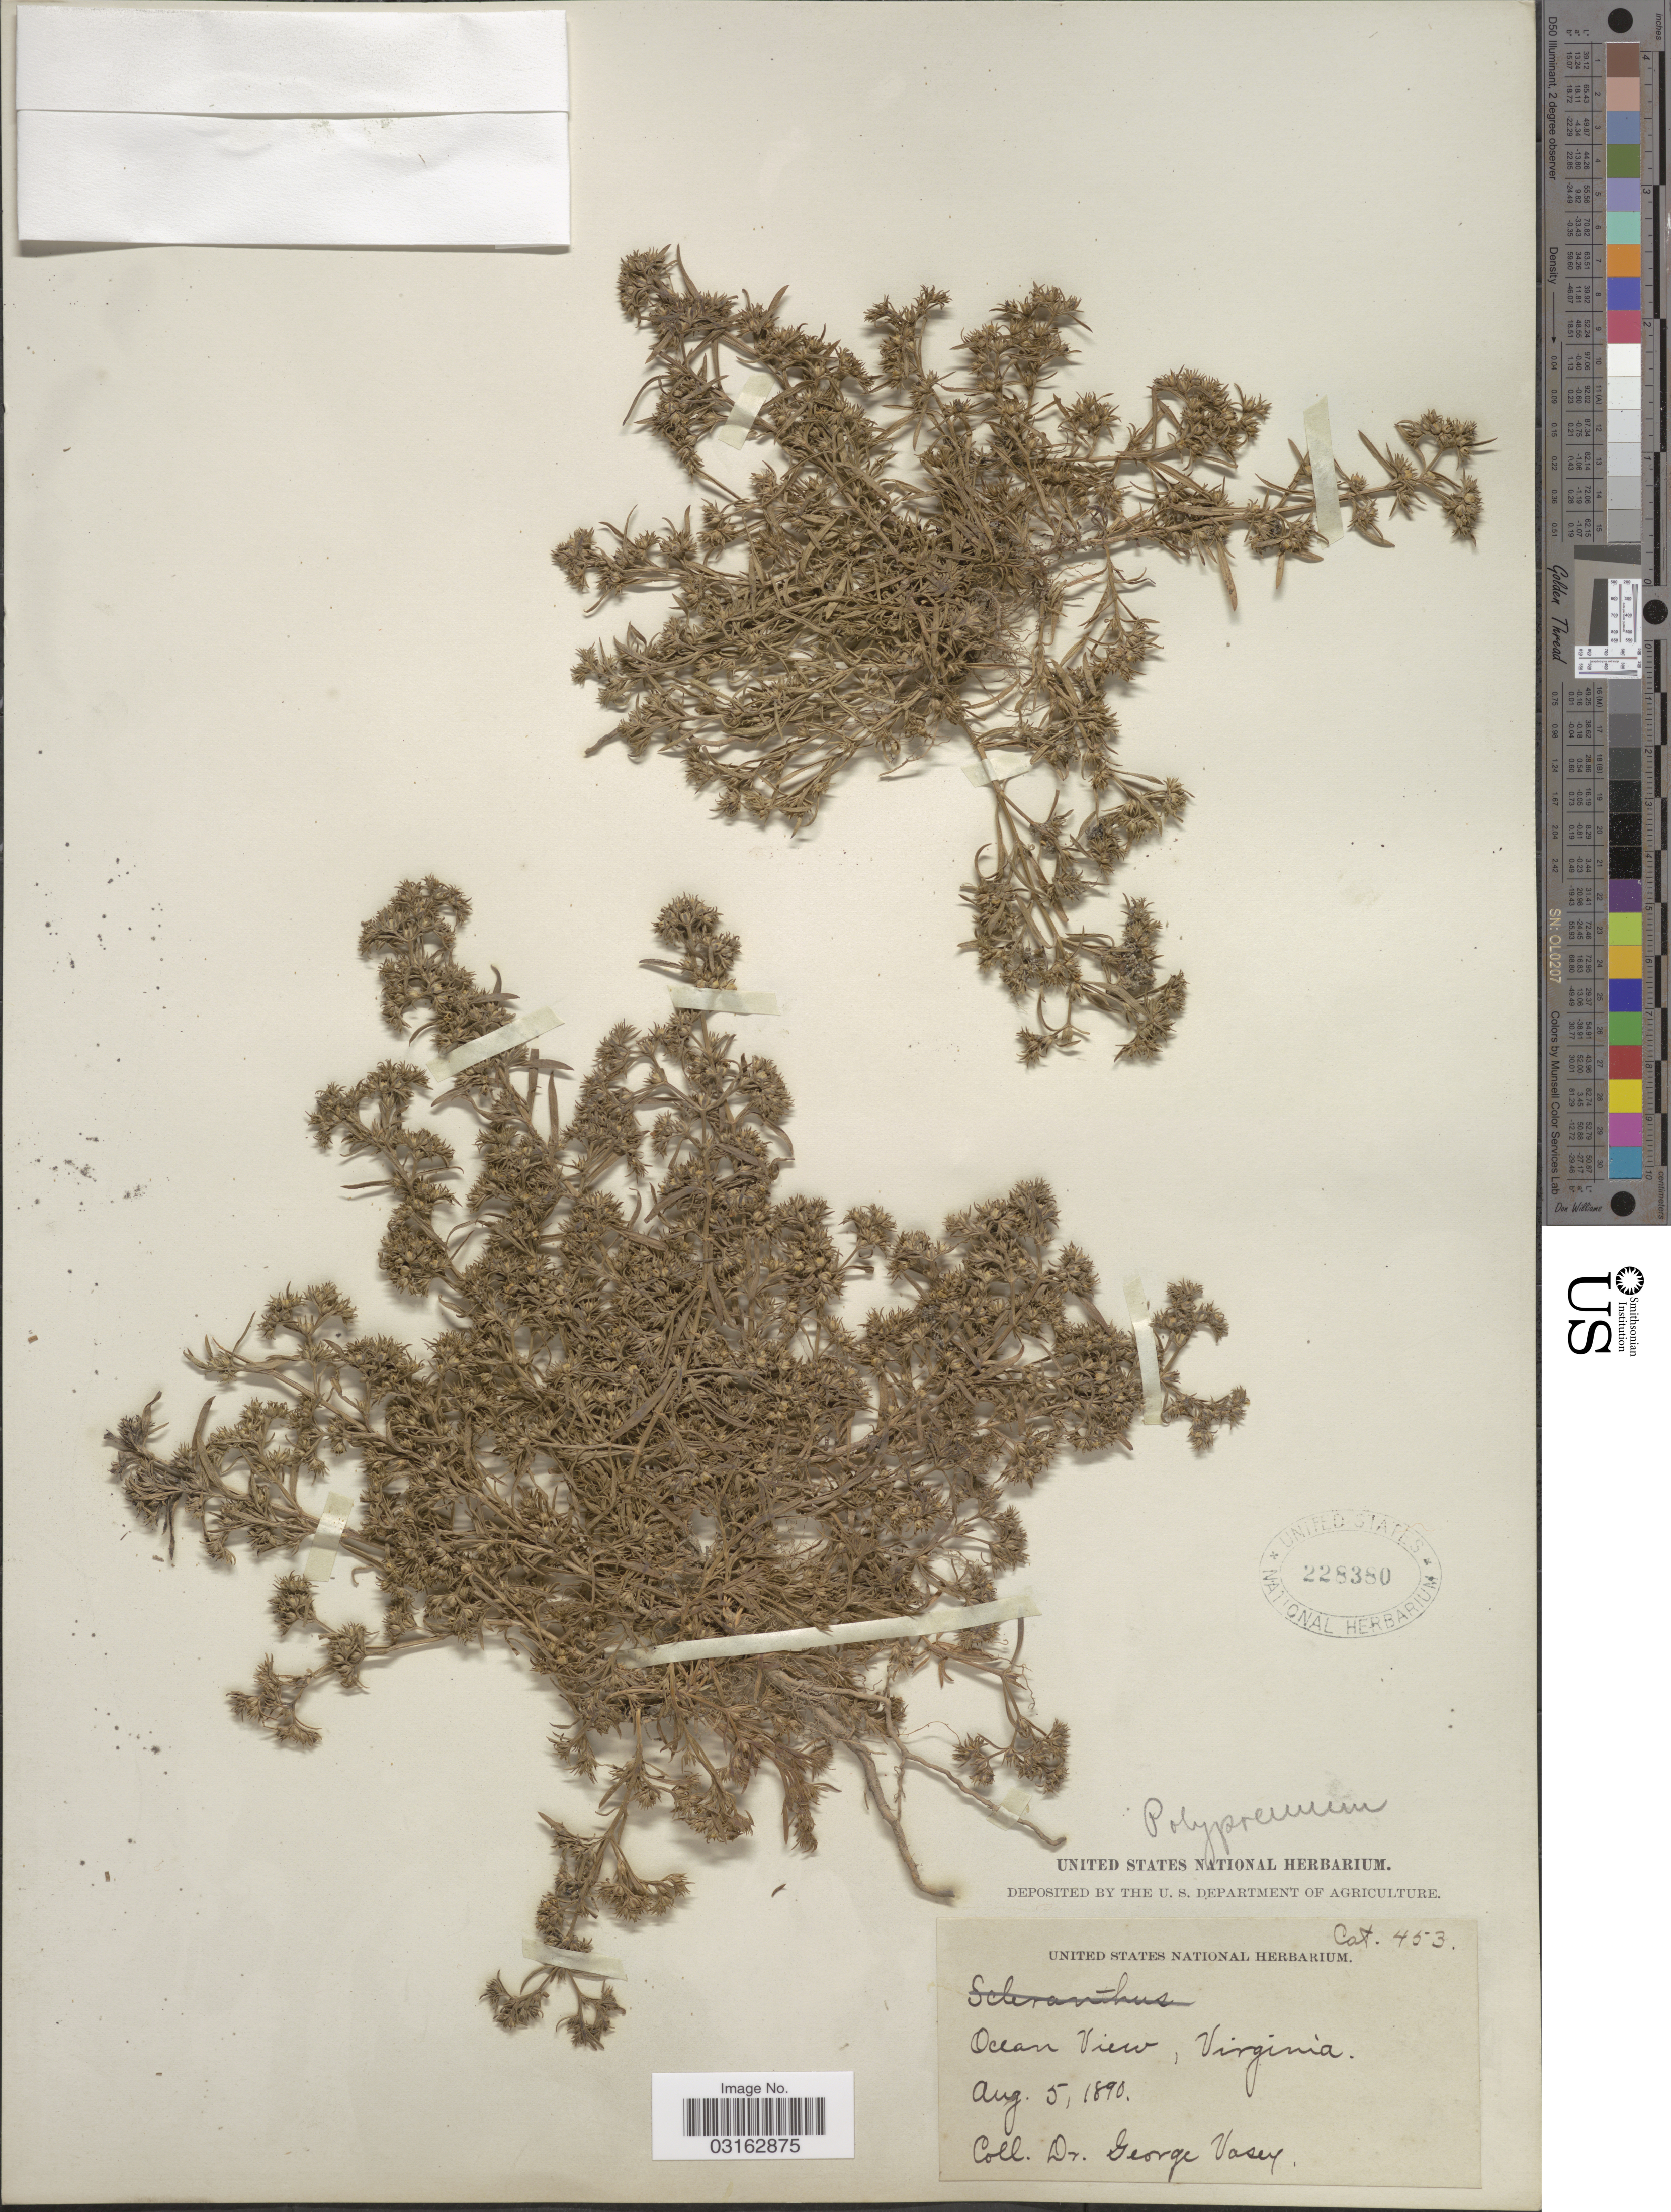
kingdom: Plantae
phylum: Tracheophyta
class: Magnoliopsida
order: Lamiales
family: Tetrachondraceae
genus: Polypremum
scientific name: Polypremum procumbens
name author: L.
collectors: G. Vasey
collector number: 453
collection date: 1890-08-05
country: United States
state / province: Virginia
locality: Ocean View.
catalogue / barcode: US 228380